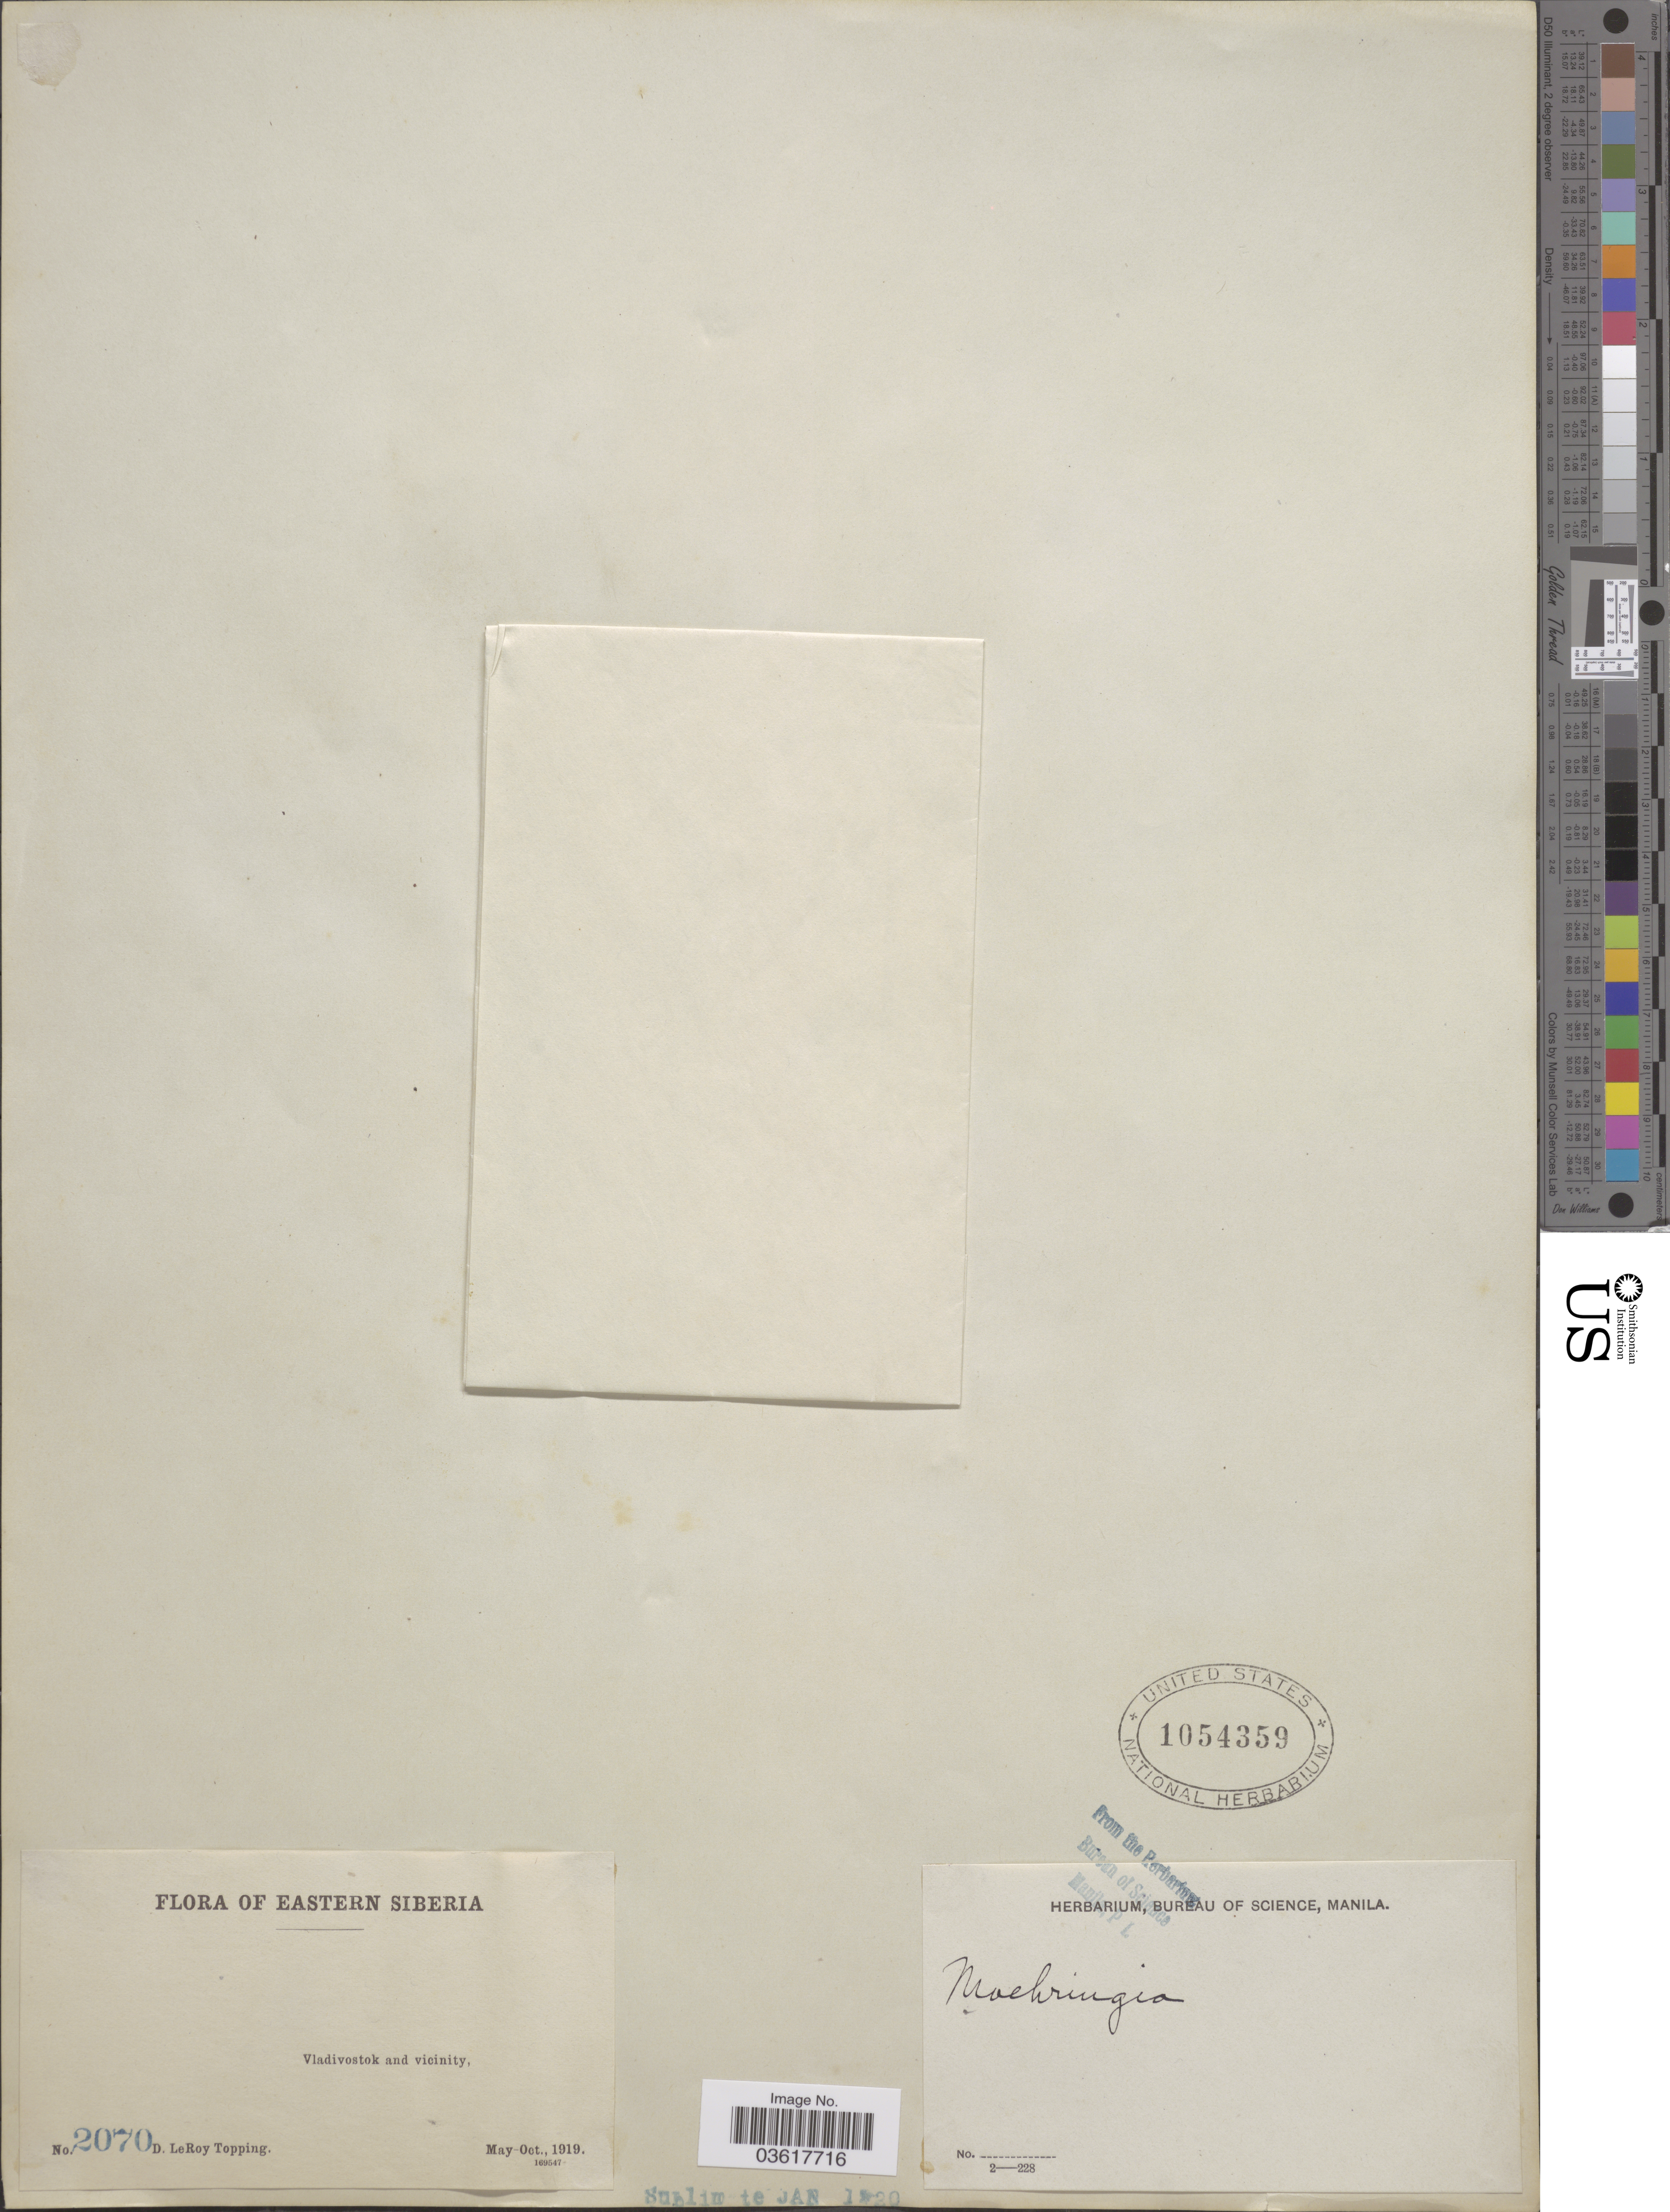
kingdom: Plantae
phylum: Tracheophyta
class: Magnoliopsida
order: Caryophyllales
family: Caryophyllaceae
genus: Moehringia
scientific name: Moehringia lateriflora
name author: (L.) Fenzl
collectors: D. L. Topping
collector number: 2070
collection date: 1919-05/1919-10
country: Russian Federation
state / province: Primorsky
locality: Eastern Siberia. Vladivostok and vicinity.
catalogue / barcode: US 1054359